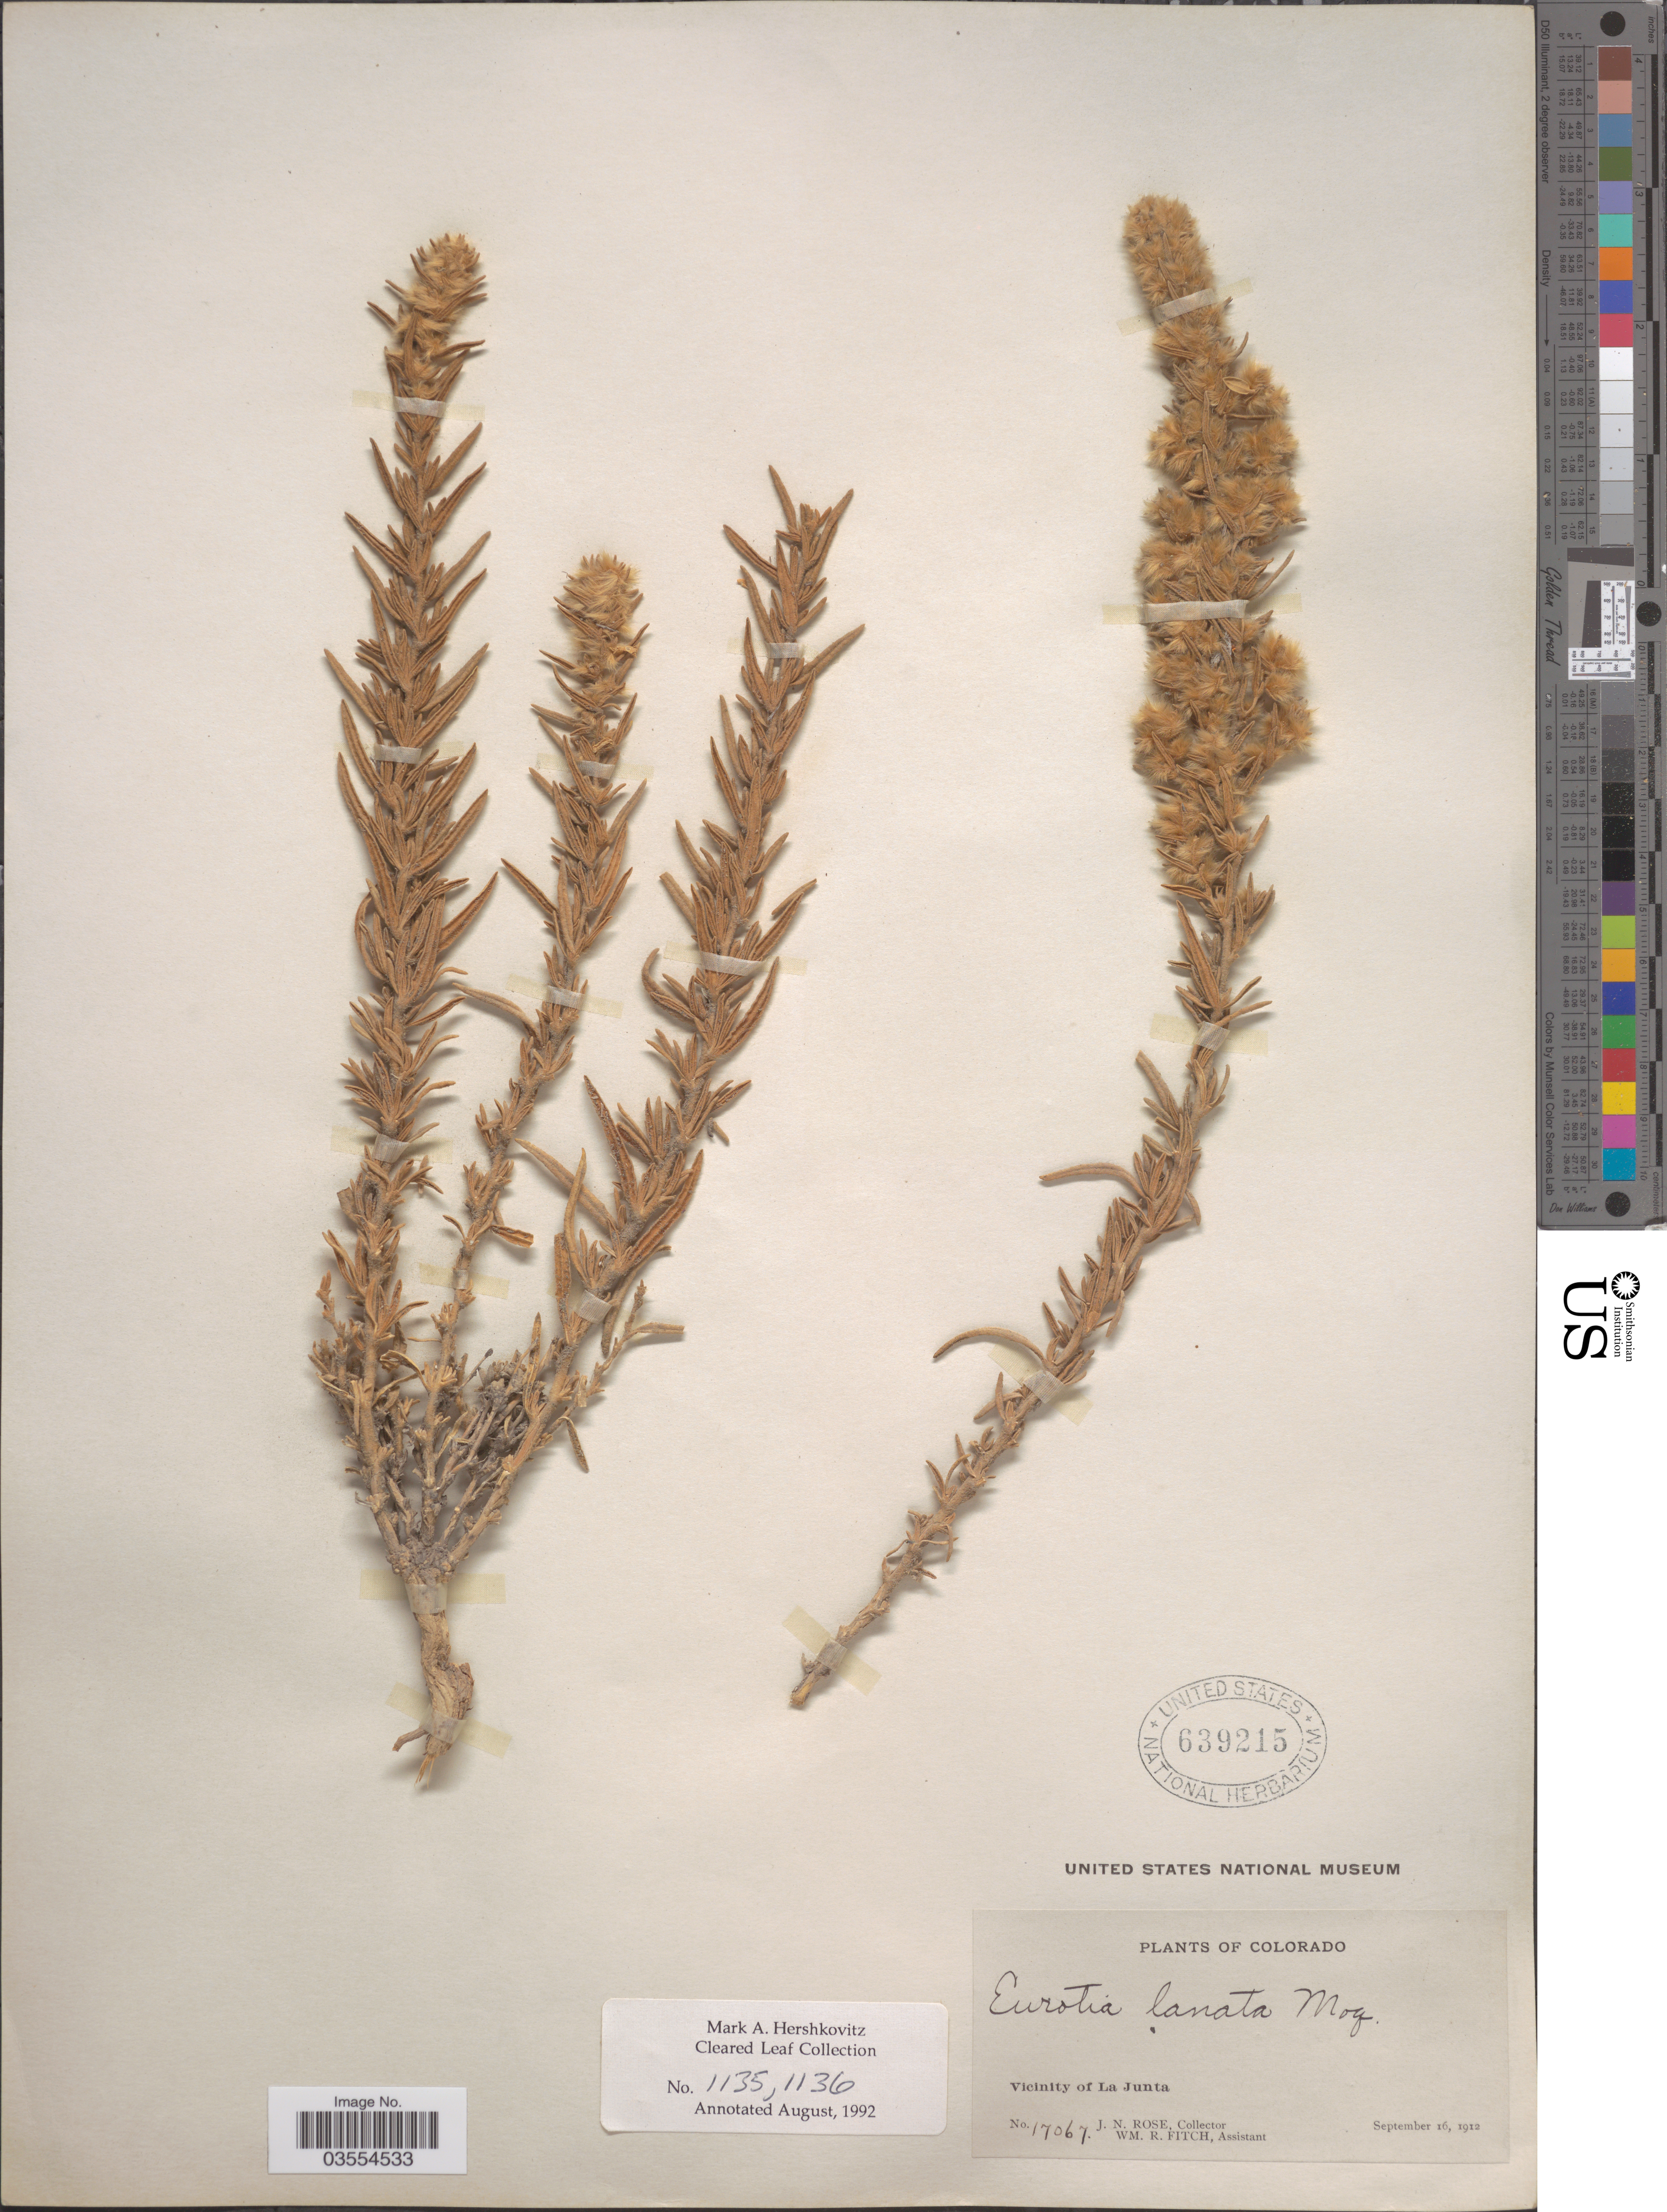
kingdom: Plantae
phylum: Tracheophyta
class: Magnoliopsida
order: Caryophyllales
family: Amaranthaceae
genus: Krascheninnikovia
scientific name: Krascheninnikovia lanata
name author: (Pursh) A. Meeuse & A.Smit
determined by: U.S. National Herbarium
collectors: J. N. Rose & W. R. Fitch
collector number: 17067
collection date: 1912-09-16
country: United States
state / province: Colorado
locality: Vicinity of La Junta.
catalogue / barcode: US 639215